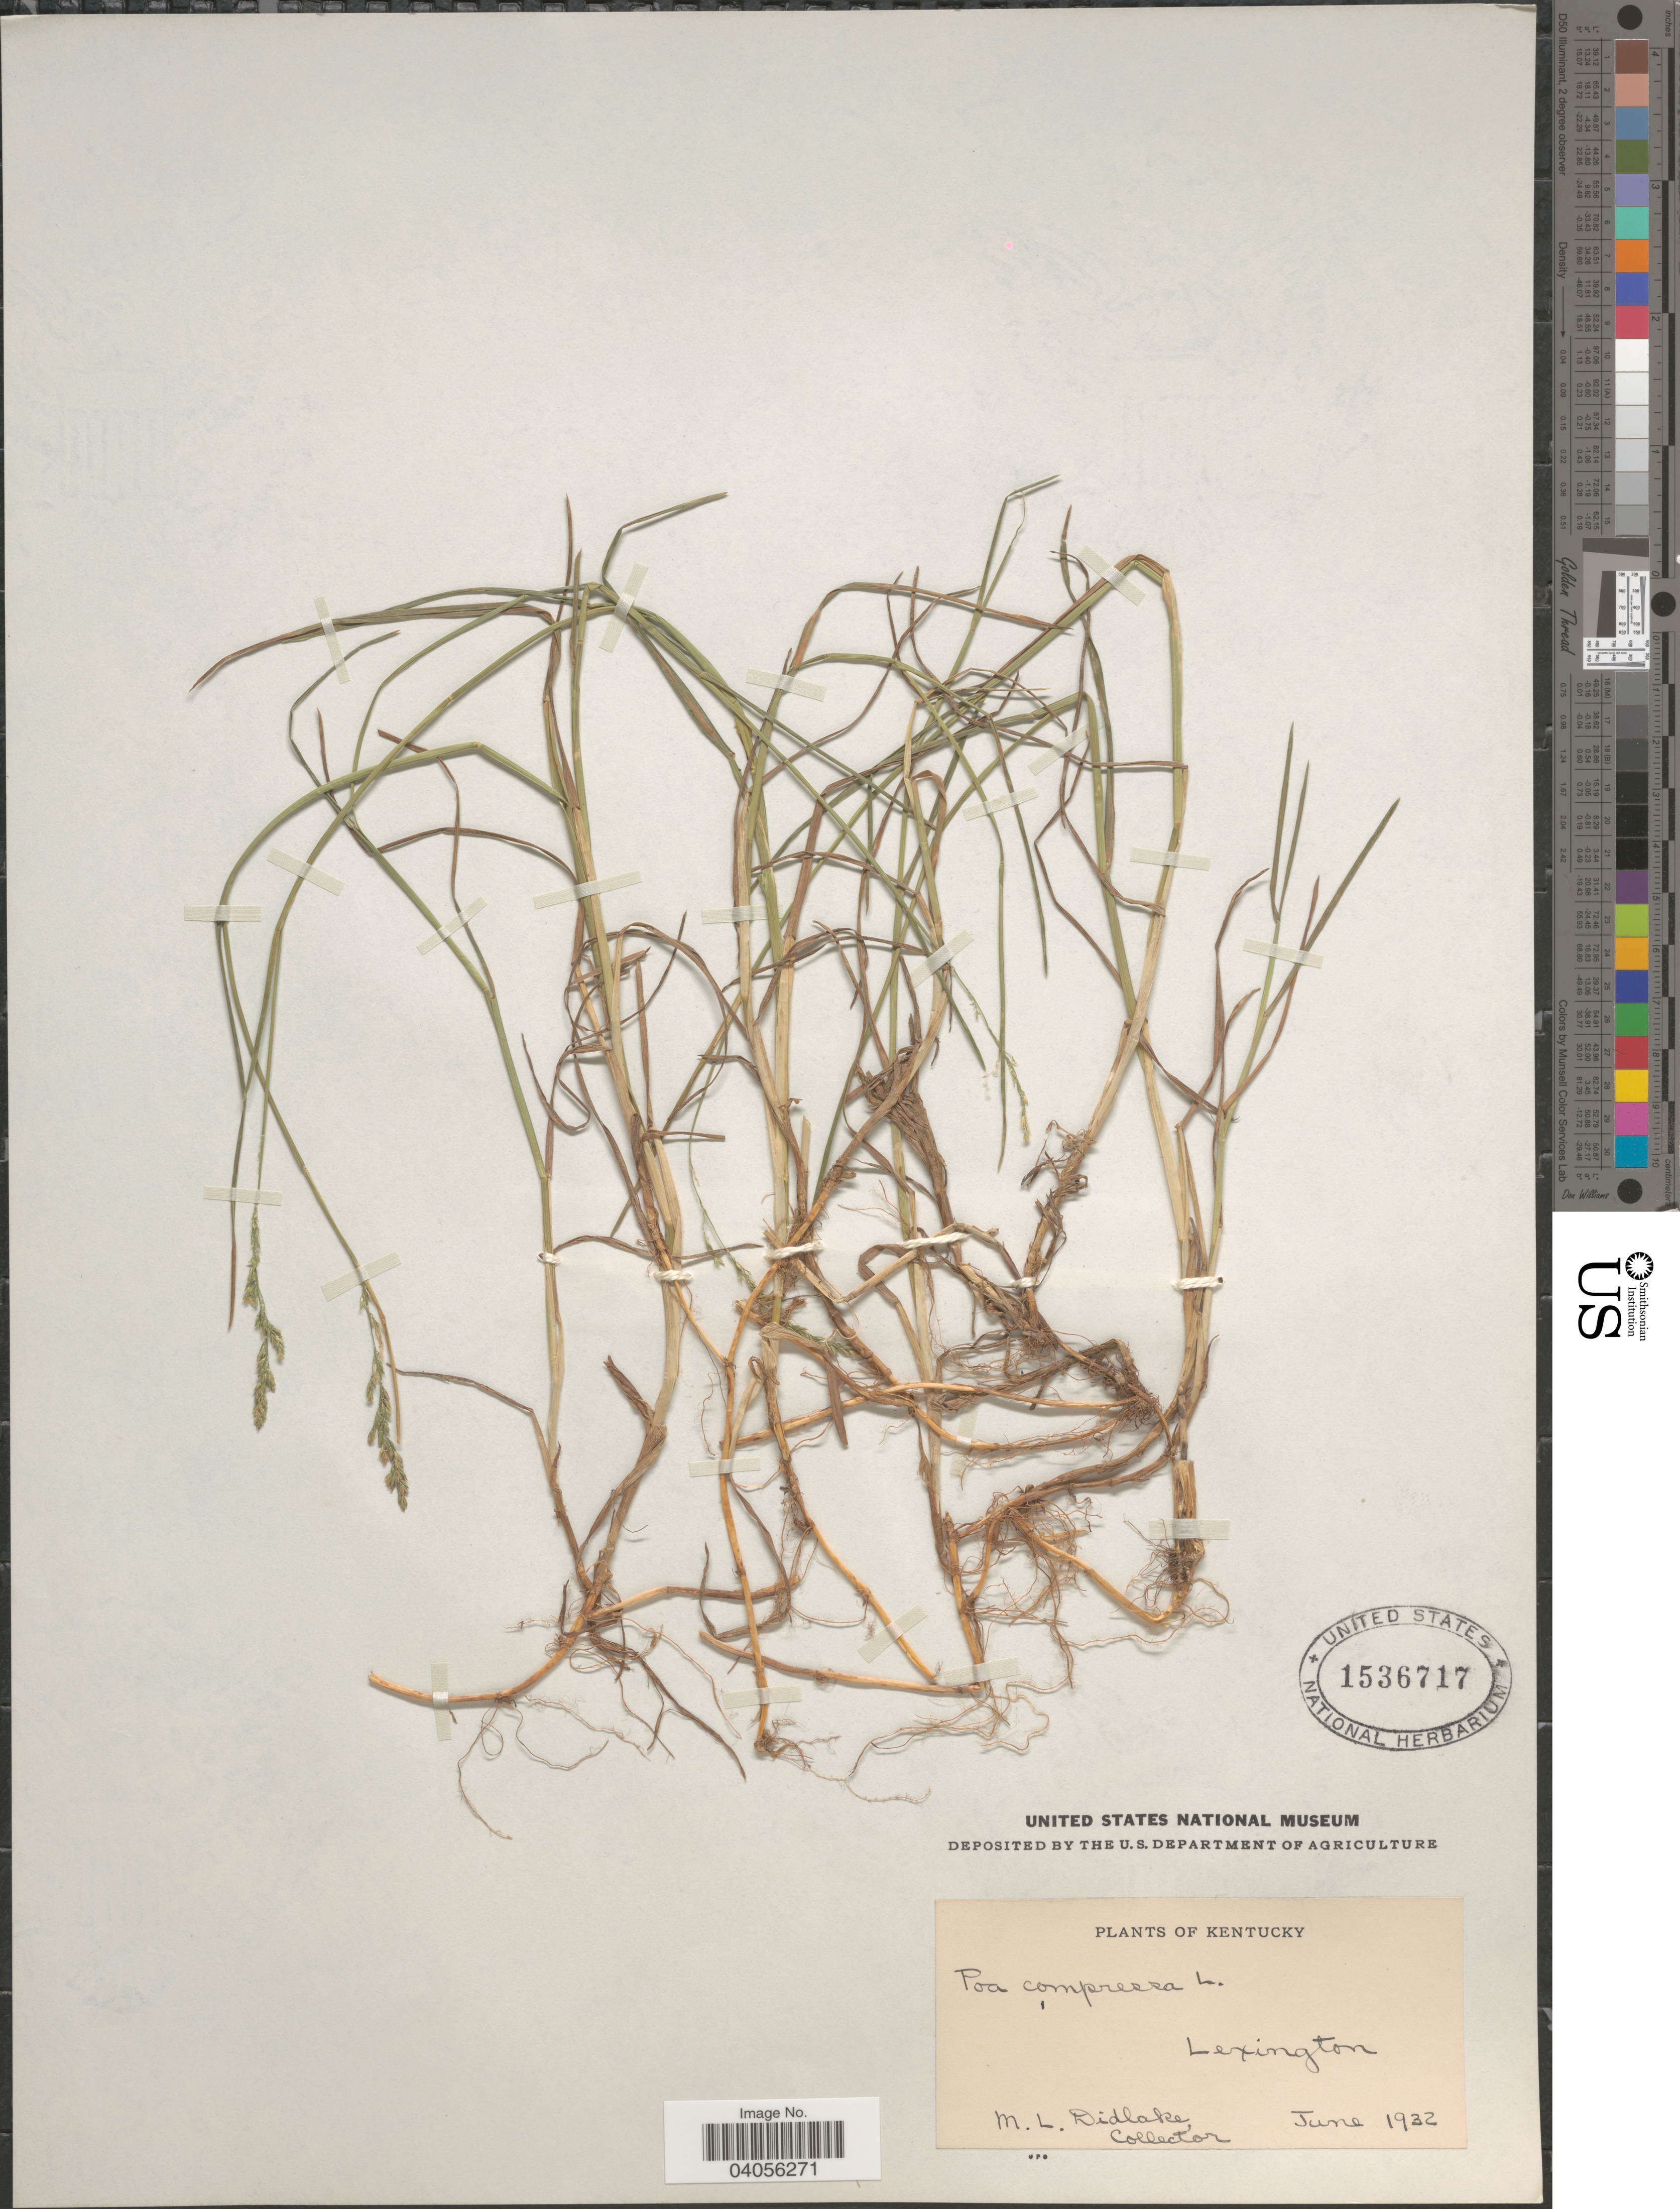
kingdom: Plantae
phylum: Tracheophyta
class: Liliopsida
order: Poales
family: Poaceae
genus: Poa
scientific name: Poa compressa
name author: L.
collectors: M. Didlake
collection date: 1932-06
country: United States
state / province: Kentucky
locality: Lexington.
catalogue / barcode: US 1536717